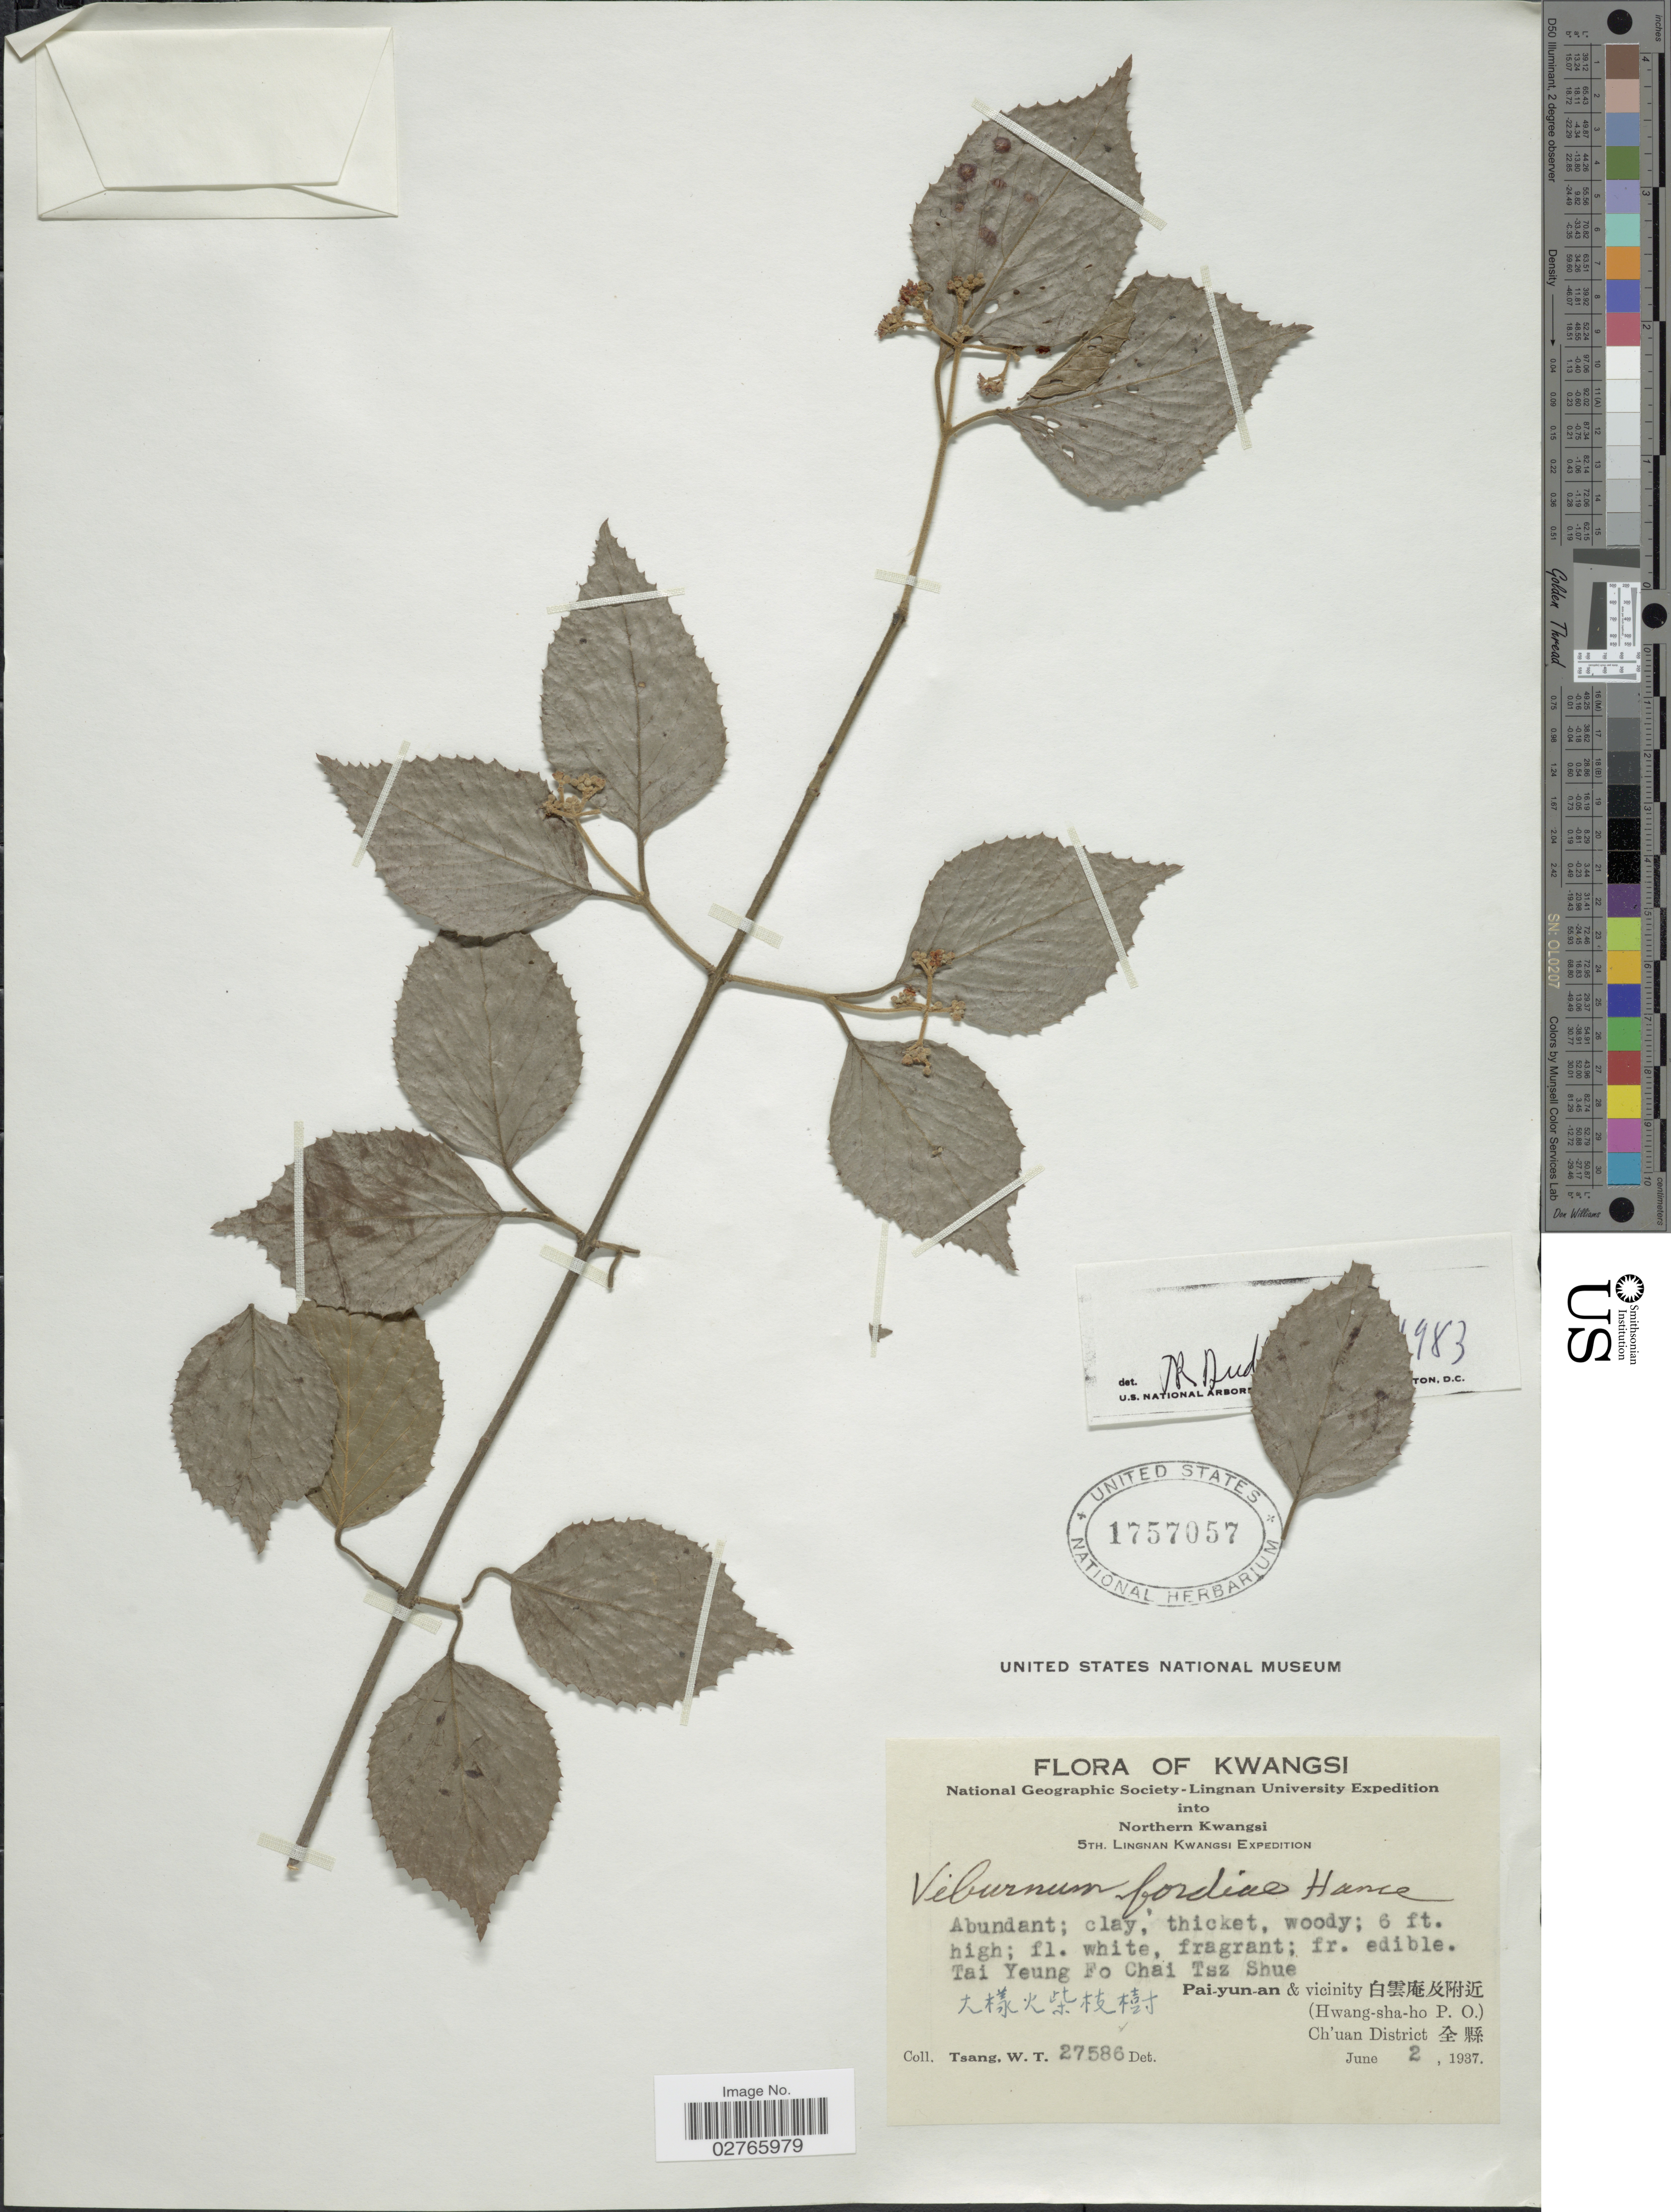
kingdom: Plantae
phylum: Tracheophyta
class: Magnoliopsida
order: Dipsacales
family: Viburnaceae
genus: Viburnum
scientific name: Viburnum fordiae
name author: Hance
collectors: W. T. Tsang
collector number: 27586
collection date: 1937-06-02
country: China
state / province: Guangxi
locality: Kwangsi. Northern Kwangsi.Tai Yeung Fo Chai Tsz Shue. Pai-yun-an & vicinity X. (Hwang-sha-ho P.O.) Ch'uan District X.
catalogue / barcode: US 1757057